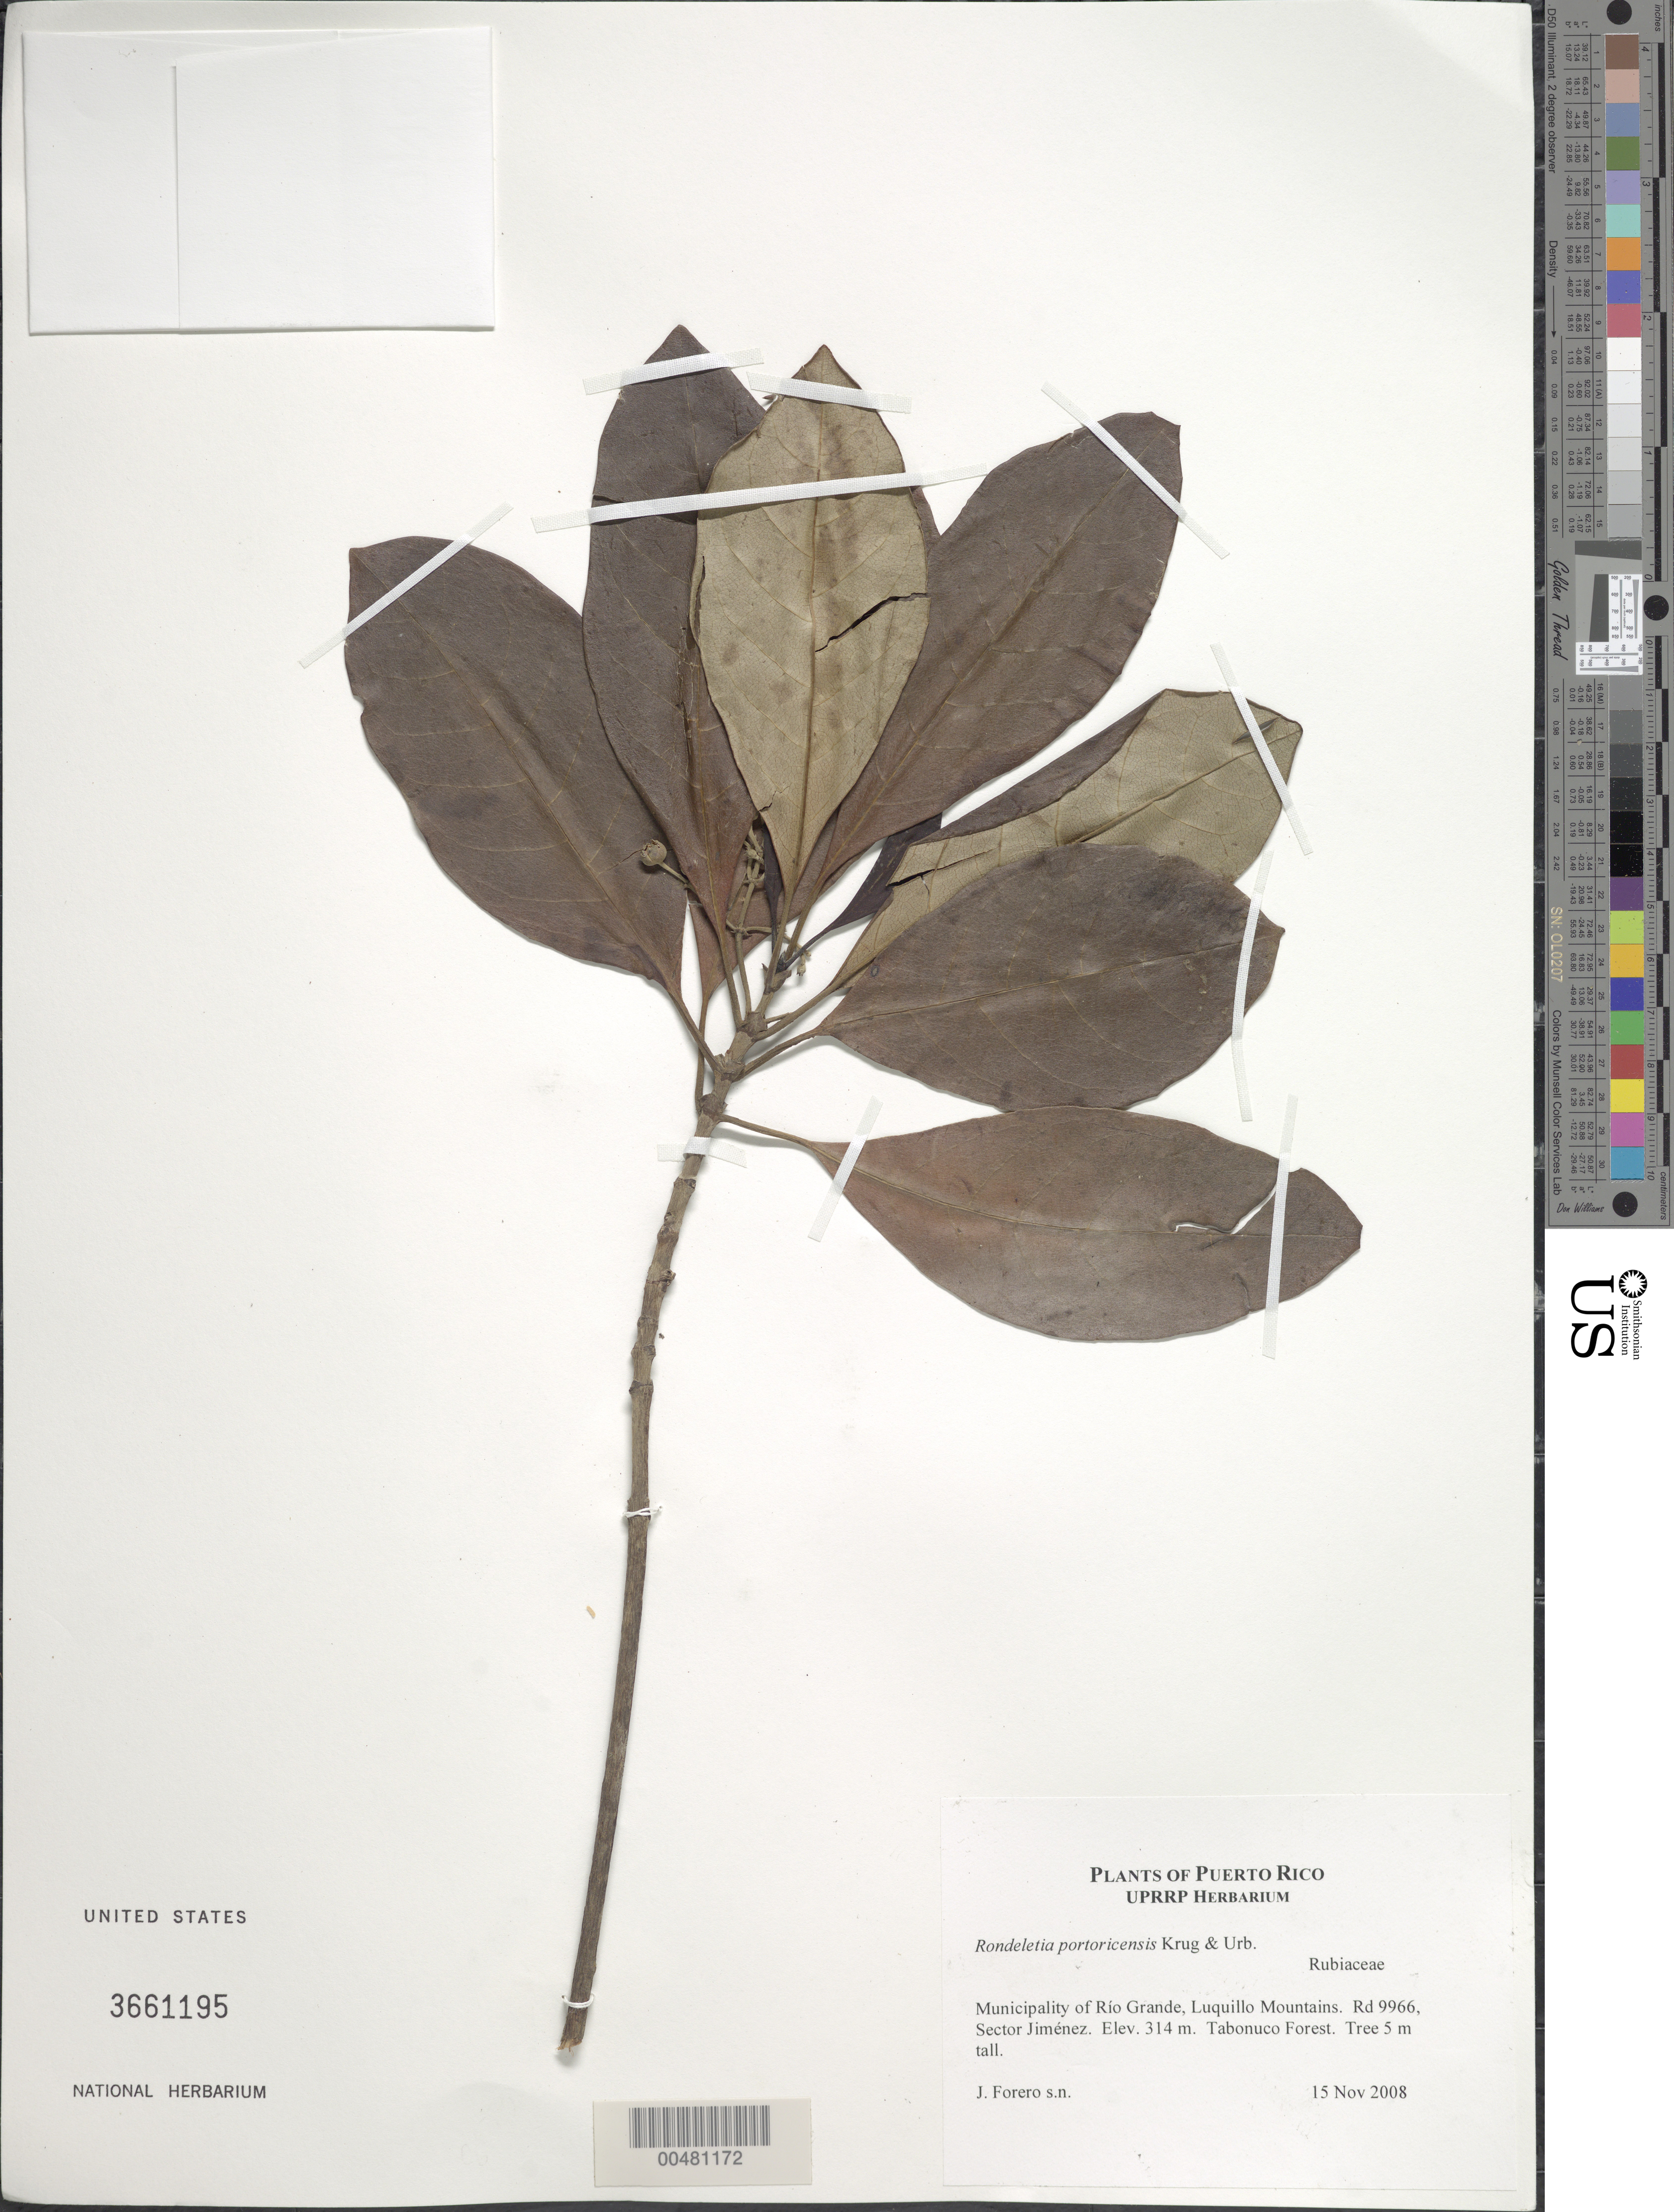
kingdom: Plantae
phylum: Tracheophyta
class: Magnoliopsida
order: Gentianales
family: Rubiaceae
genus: Rondeletia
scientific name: Rondeletia portoricensis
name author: Krug & Urb.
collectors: J. Forero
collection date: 2008-11-15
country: Puerto Rico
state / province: Río Grande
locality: Luquillo Mountains, Rd. 9966, Sector Jiménez.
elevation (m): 314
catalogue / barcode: US 3661195